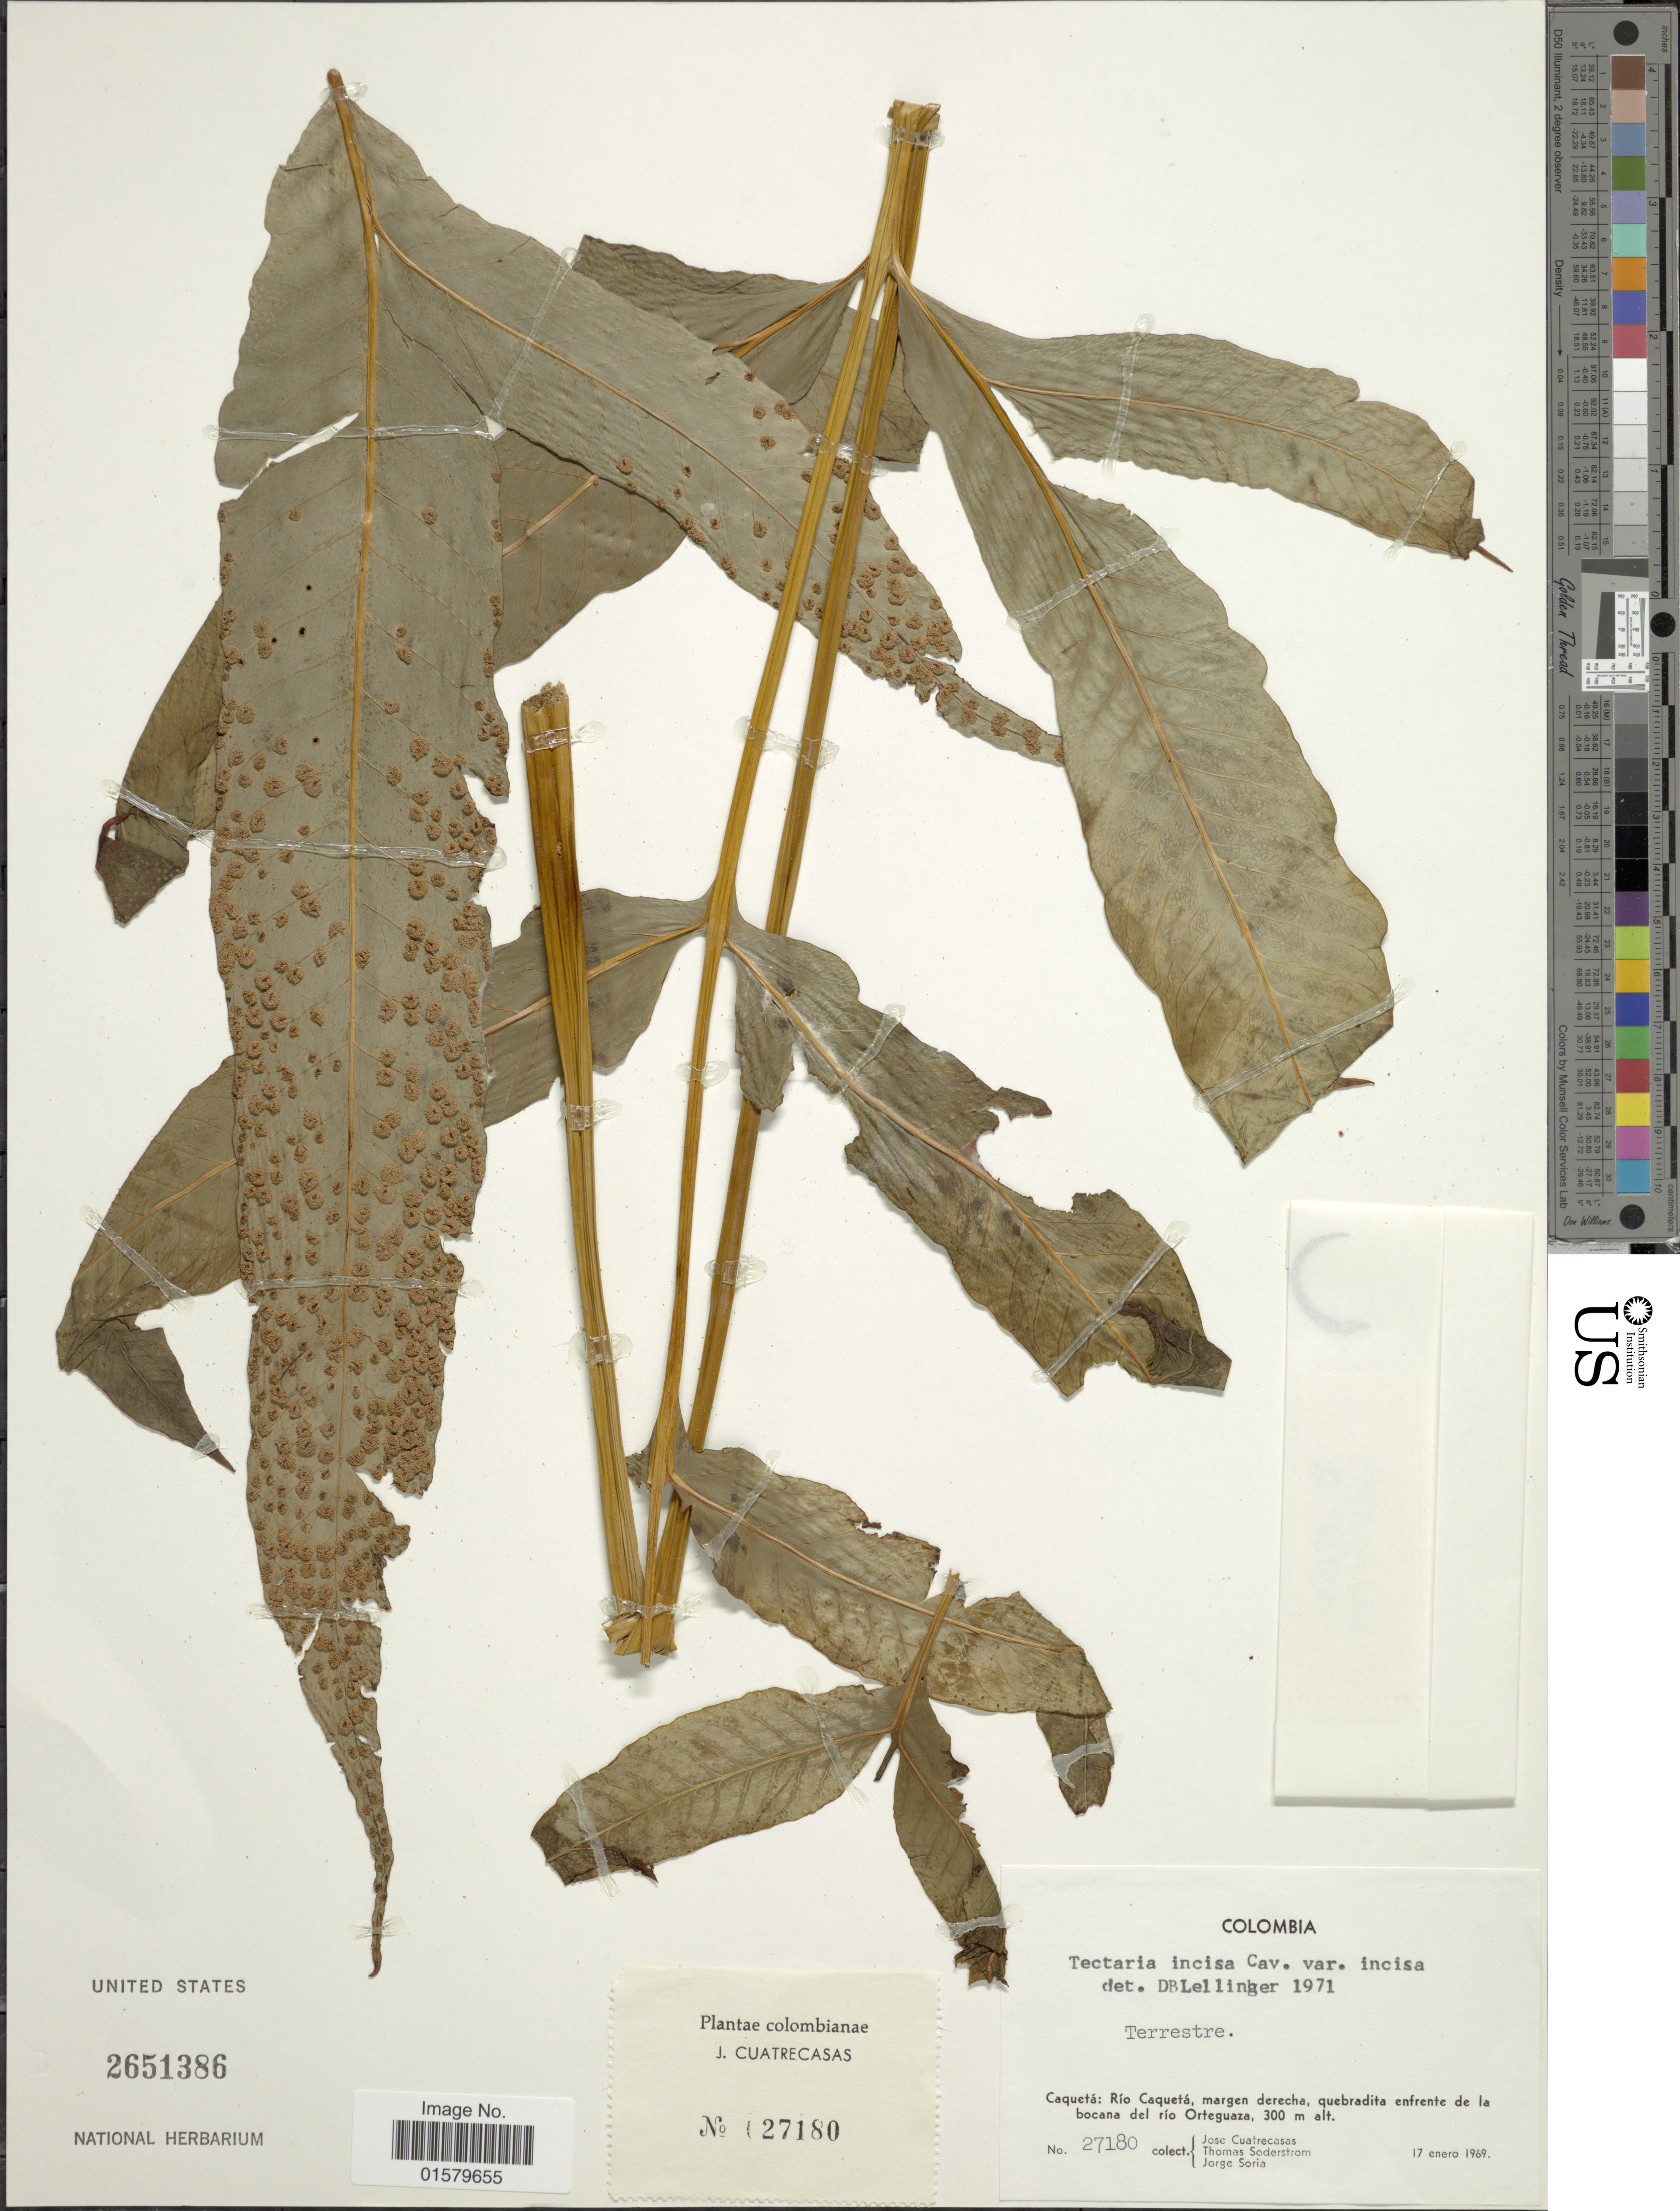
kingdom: Plantae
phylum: Tracheophyta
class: Polypodiopsida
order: Polypodiales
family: Tectariaceae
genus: Tectaria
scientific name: Tectaria incisa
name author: Cav.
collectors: J. Cuatrecasas, T. R. Soderstrom & J. Soria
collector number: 27180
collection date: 1969-01-17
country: Colombia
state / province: Caquetá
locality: Rio Caqueta, margen derecha, quebradita enfrente de la bocana del rio Orteguaza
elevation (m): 300